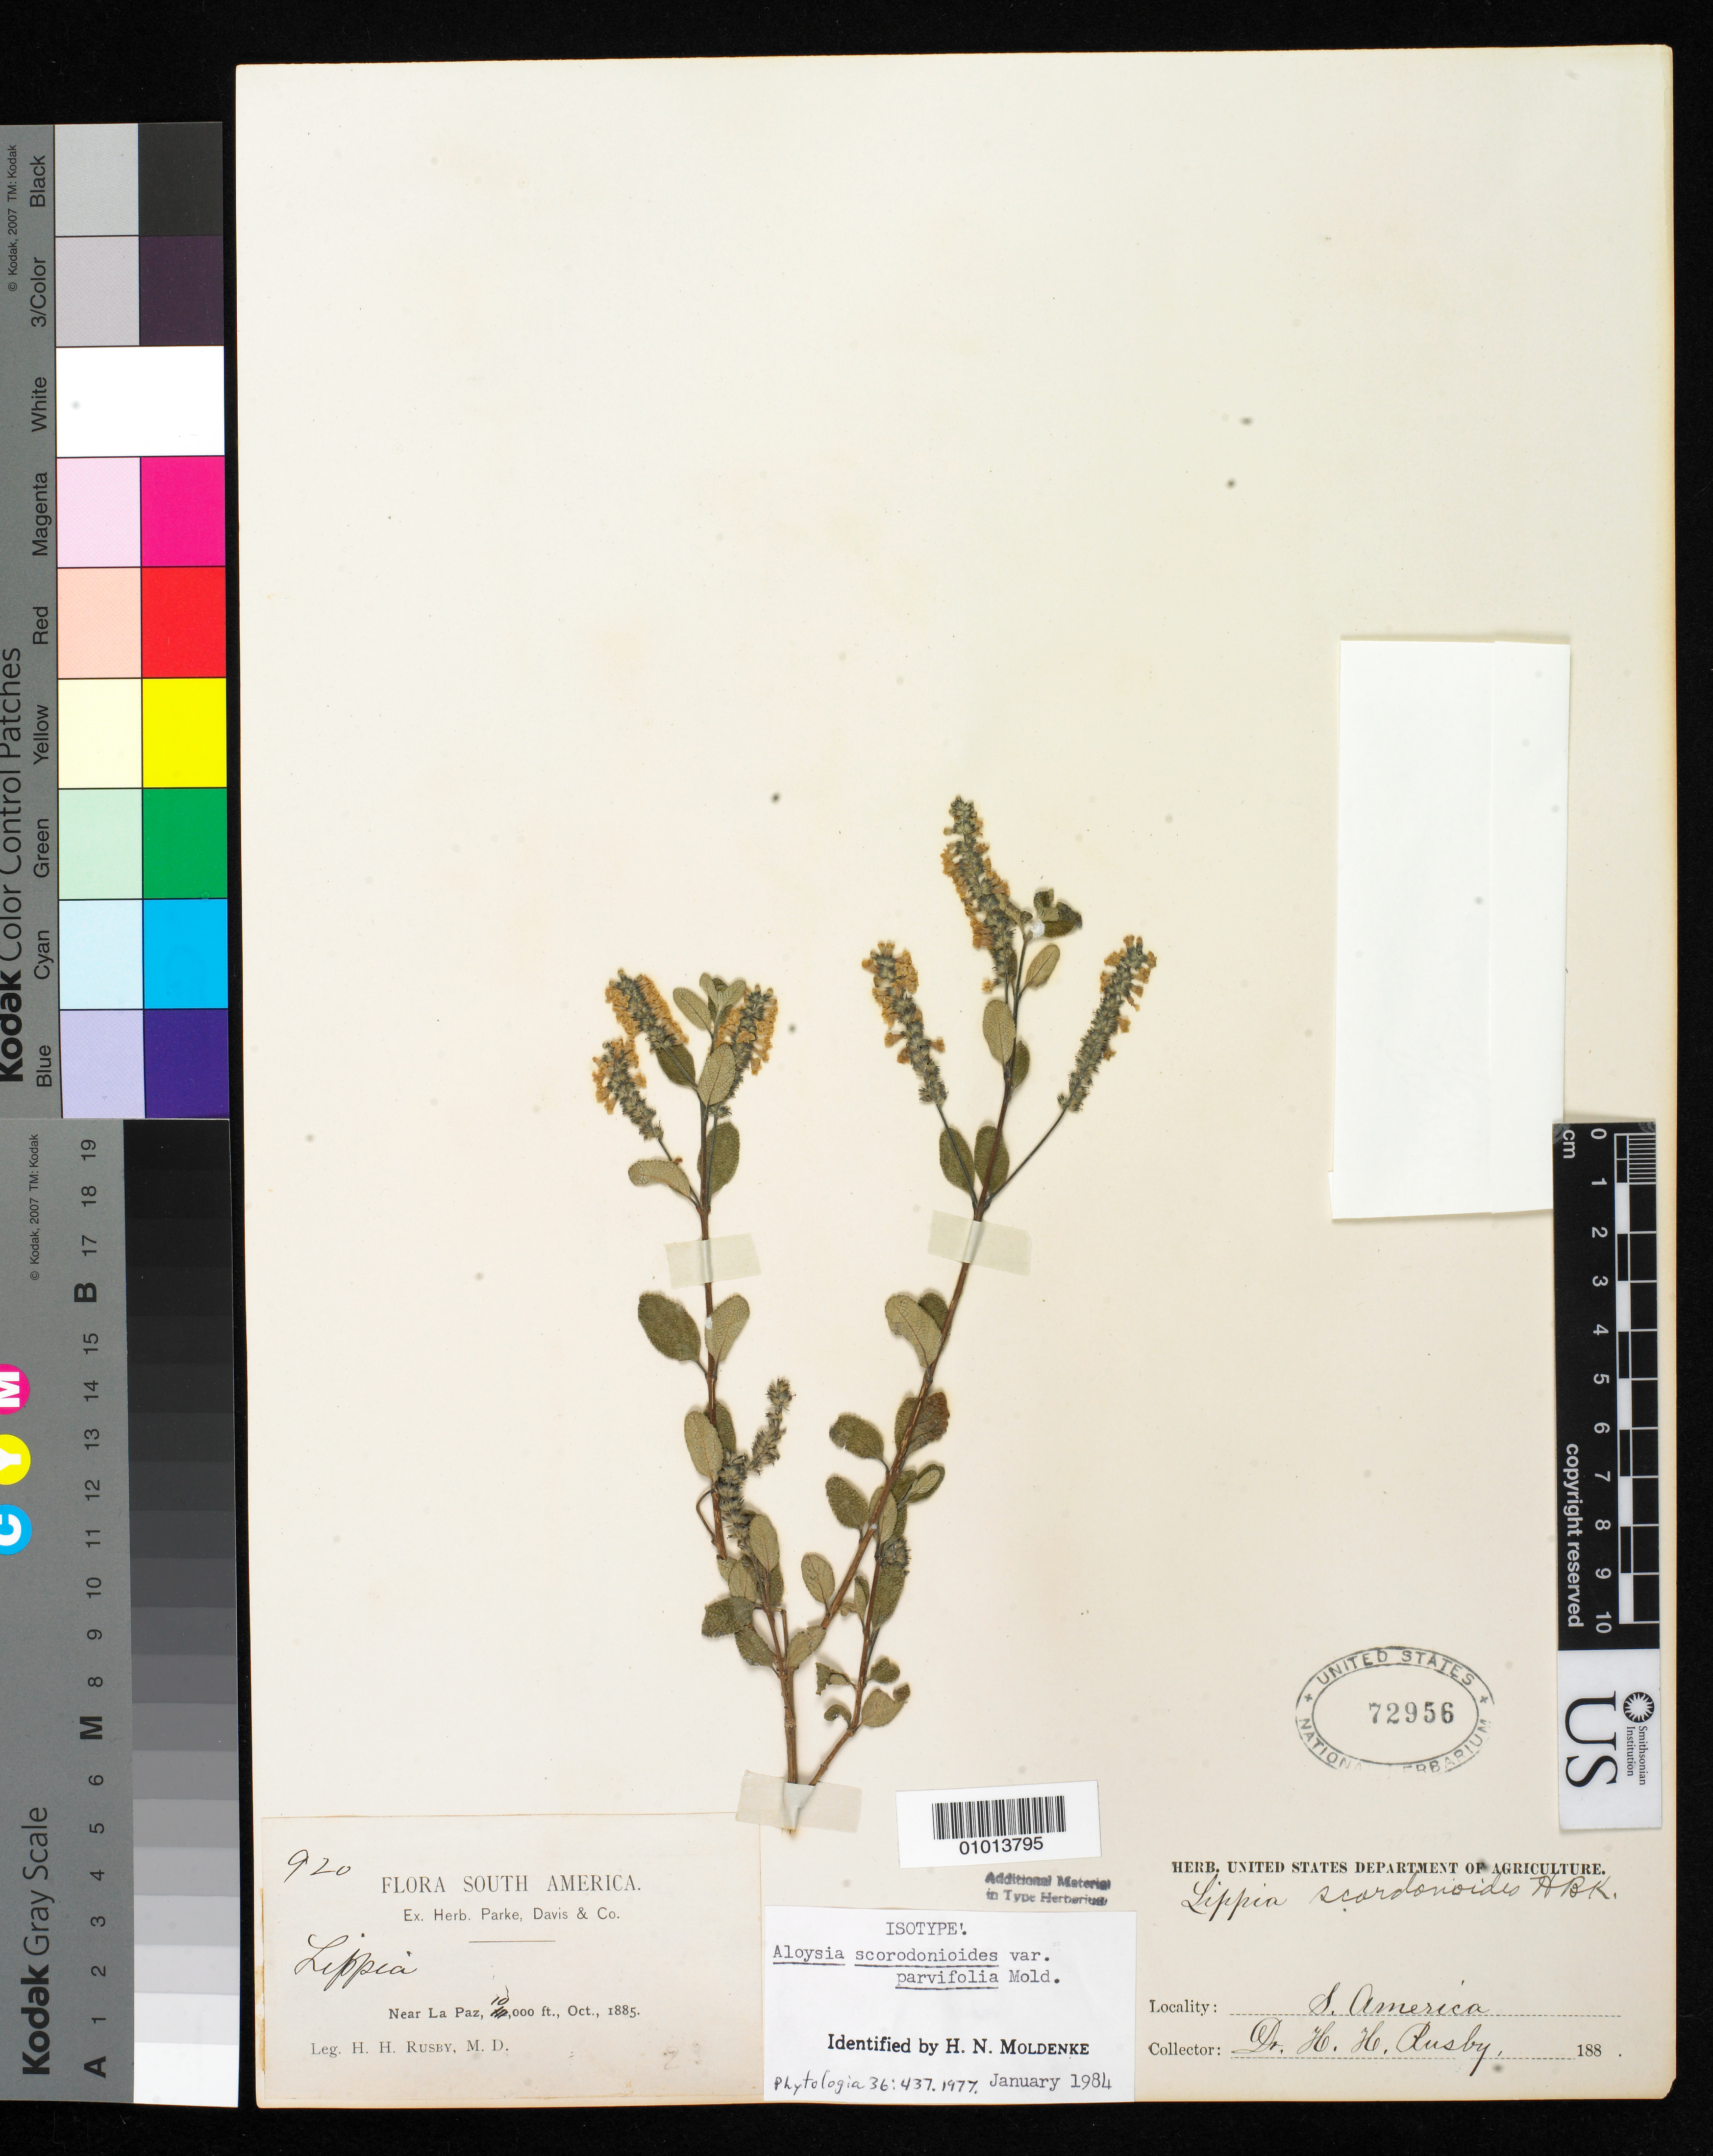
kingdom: Plantae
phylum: Tracheophyta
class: Magnoliopsida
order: Lamiales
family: Verbenaceae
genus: Aloysia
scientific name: Aloysia scorodonioides var. parvifolia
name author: Moldenke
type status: Isotype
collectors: H. H. Rusby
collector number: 920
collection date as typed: Oct., 1885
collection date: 1885-10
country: Bolivia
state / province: La Paz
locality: Near La Paz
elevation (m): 3048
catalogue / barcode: US 72956